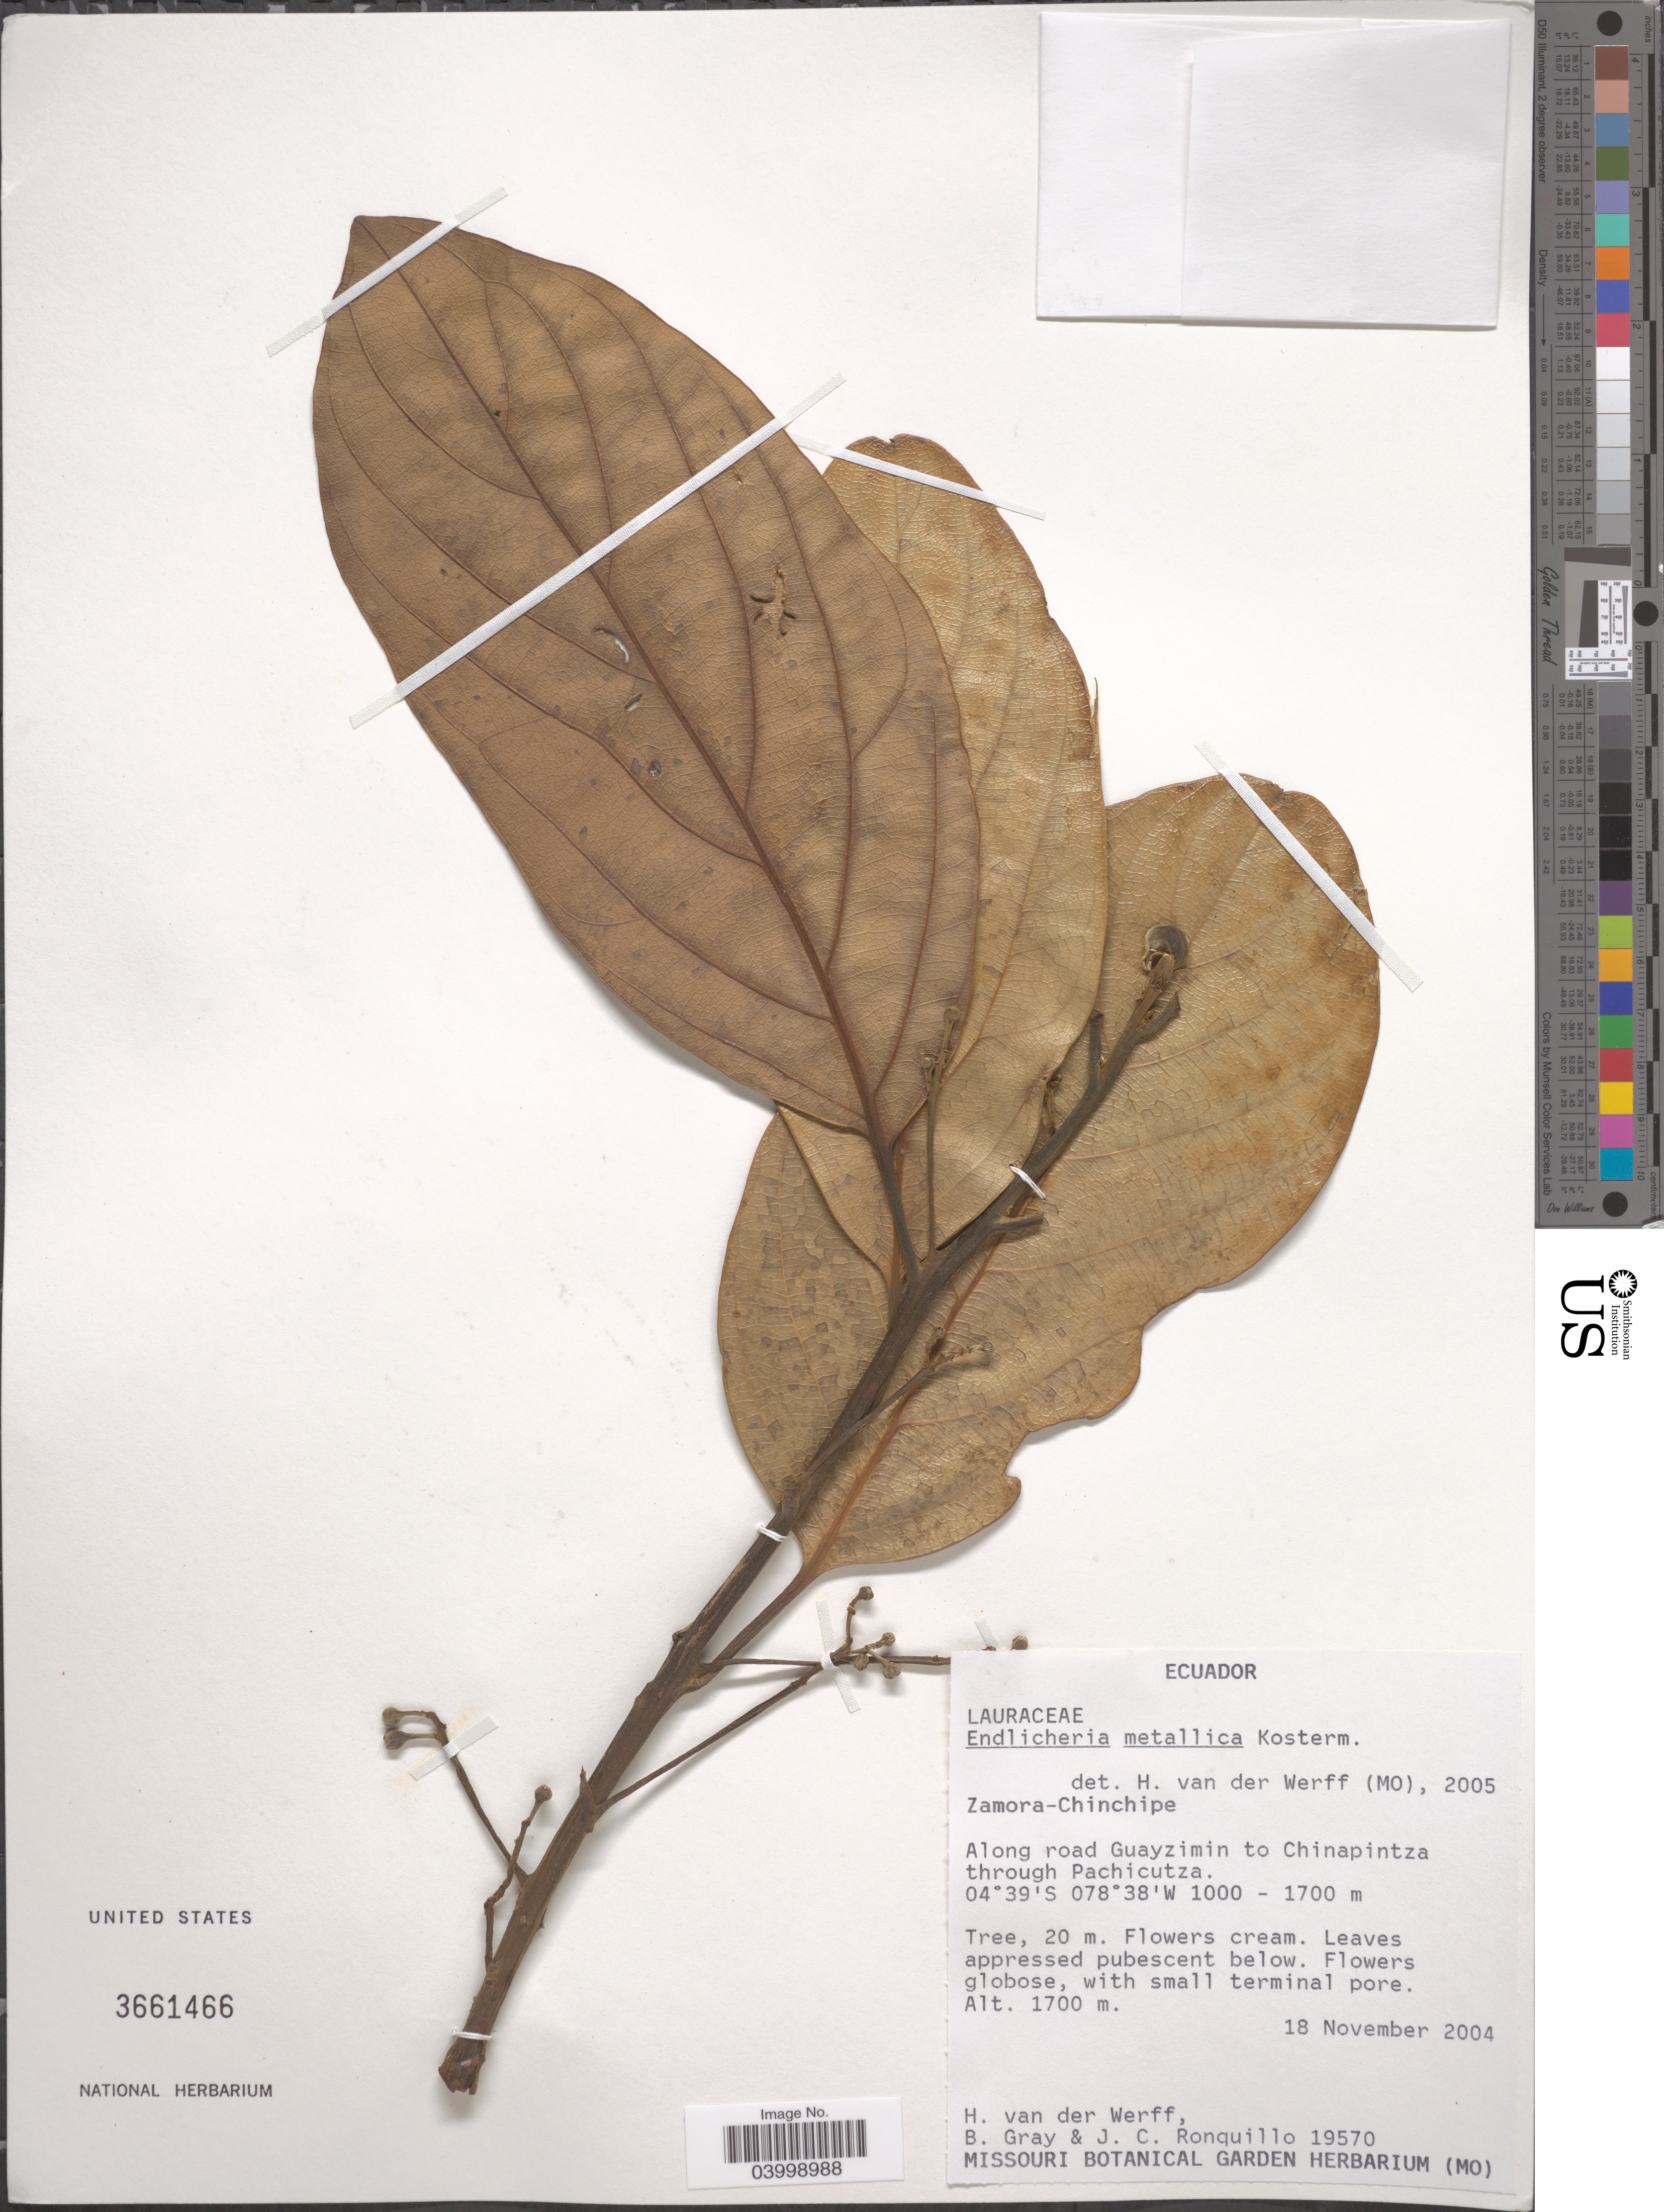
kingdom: Plantae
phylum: Tracheophyta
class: Magnoliopsida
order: Laurales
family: Lauraceae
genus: Endlicheria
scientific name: Endlicheria metallica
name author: Kosterm.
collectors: H. van der Werff, B. Gray & J. Ronquillo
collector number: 19570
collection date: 2004-11-18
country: Ecuador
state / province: Zamora-Chinchipe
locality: Along road Guayzimin to Chinapintza through Pachicutza.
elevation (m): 1000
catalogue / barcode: US 3661466